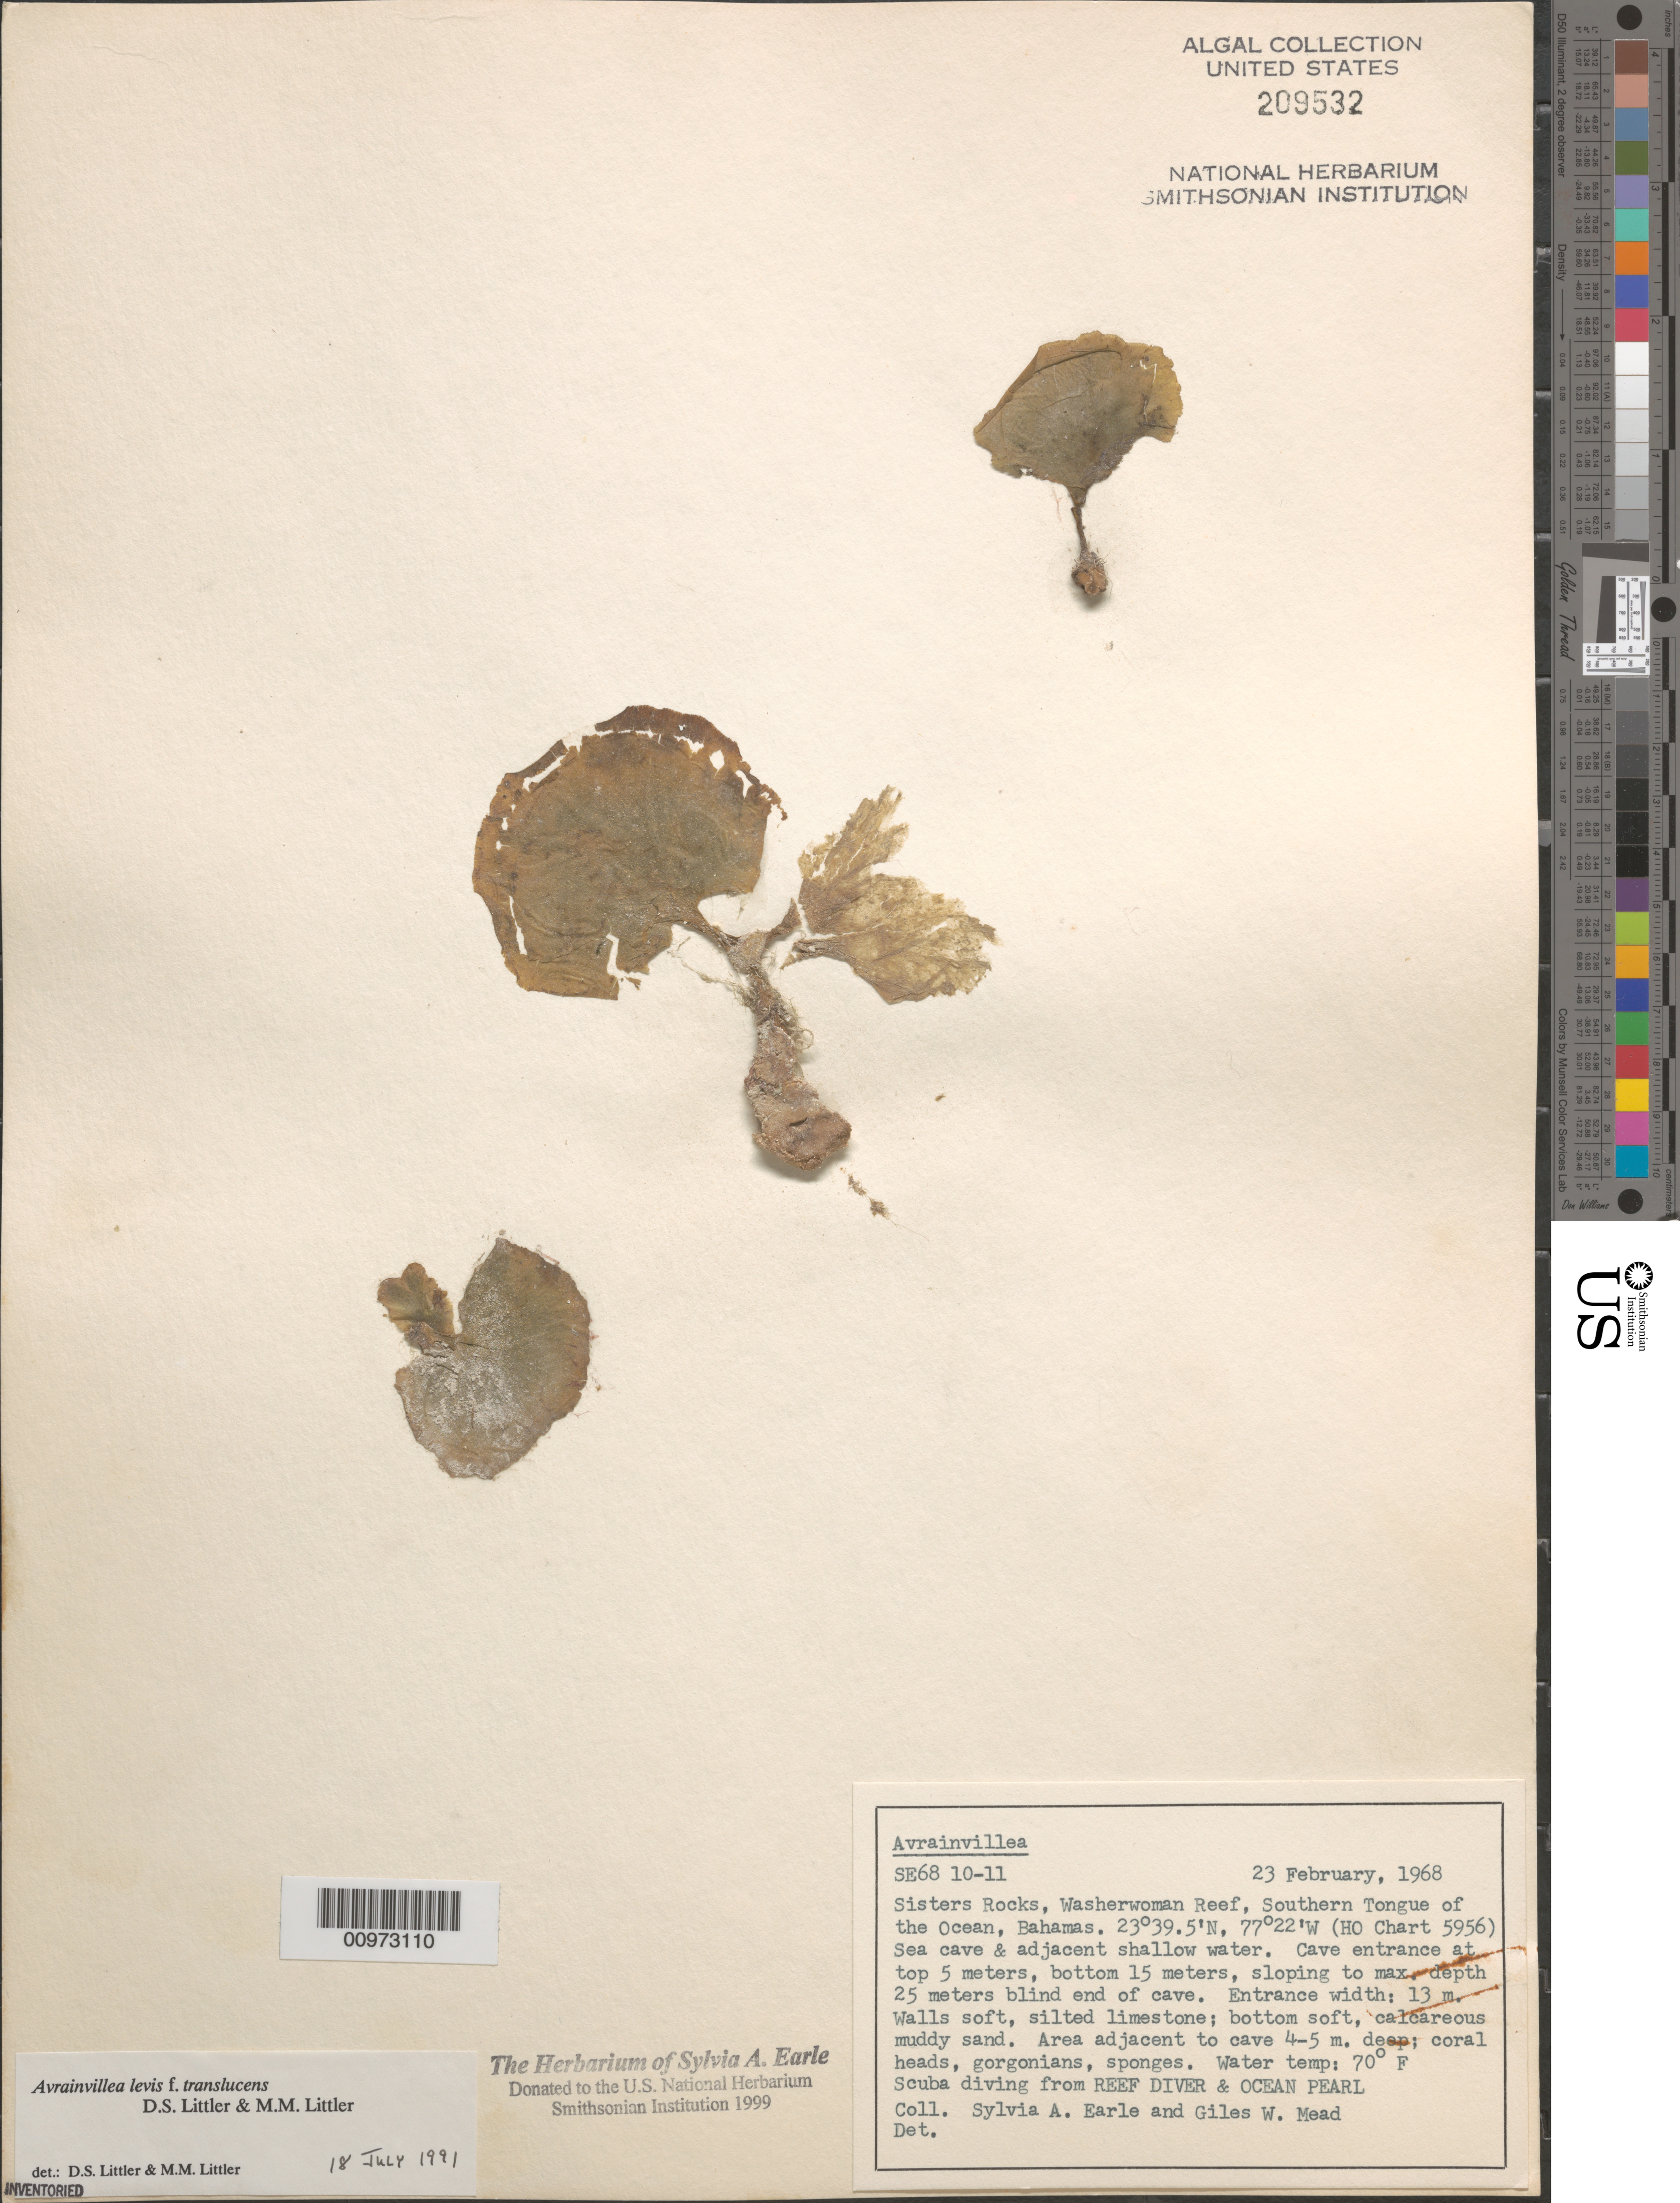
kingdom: Plantae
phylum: Chlorophyta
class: Ulvophyceae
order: Bryopsidales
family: Dichotomosiphonaceae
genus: Avrainvillea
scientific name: Avrainvillea levis f. translucens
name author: D.S. Littler & Littler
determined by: Littler, D. S.; Littler, M. M.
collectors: S. A. Earle & G. W. Mead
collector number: SE 6810-11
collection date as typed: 23 Feb 1968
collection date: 1968-02-23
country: Bahamas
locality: Sisters Rocks, Washerwoman Reef, Southern Tongue of the Ocean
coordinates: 23 39.5' N, 77 22' W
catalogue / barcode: US 209532